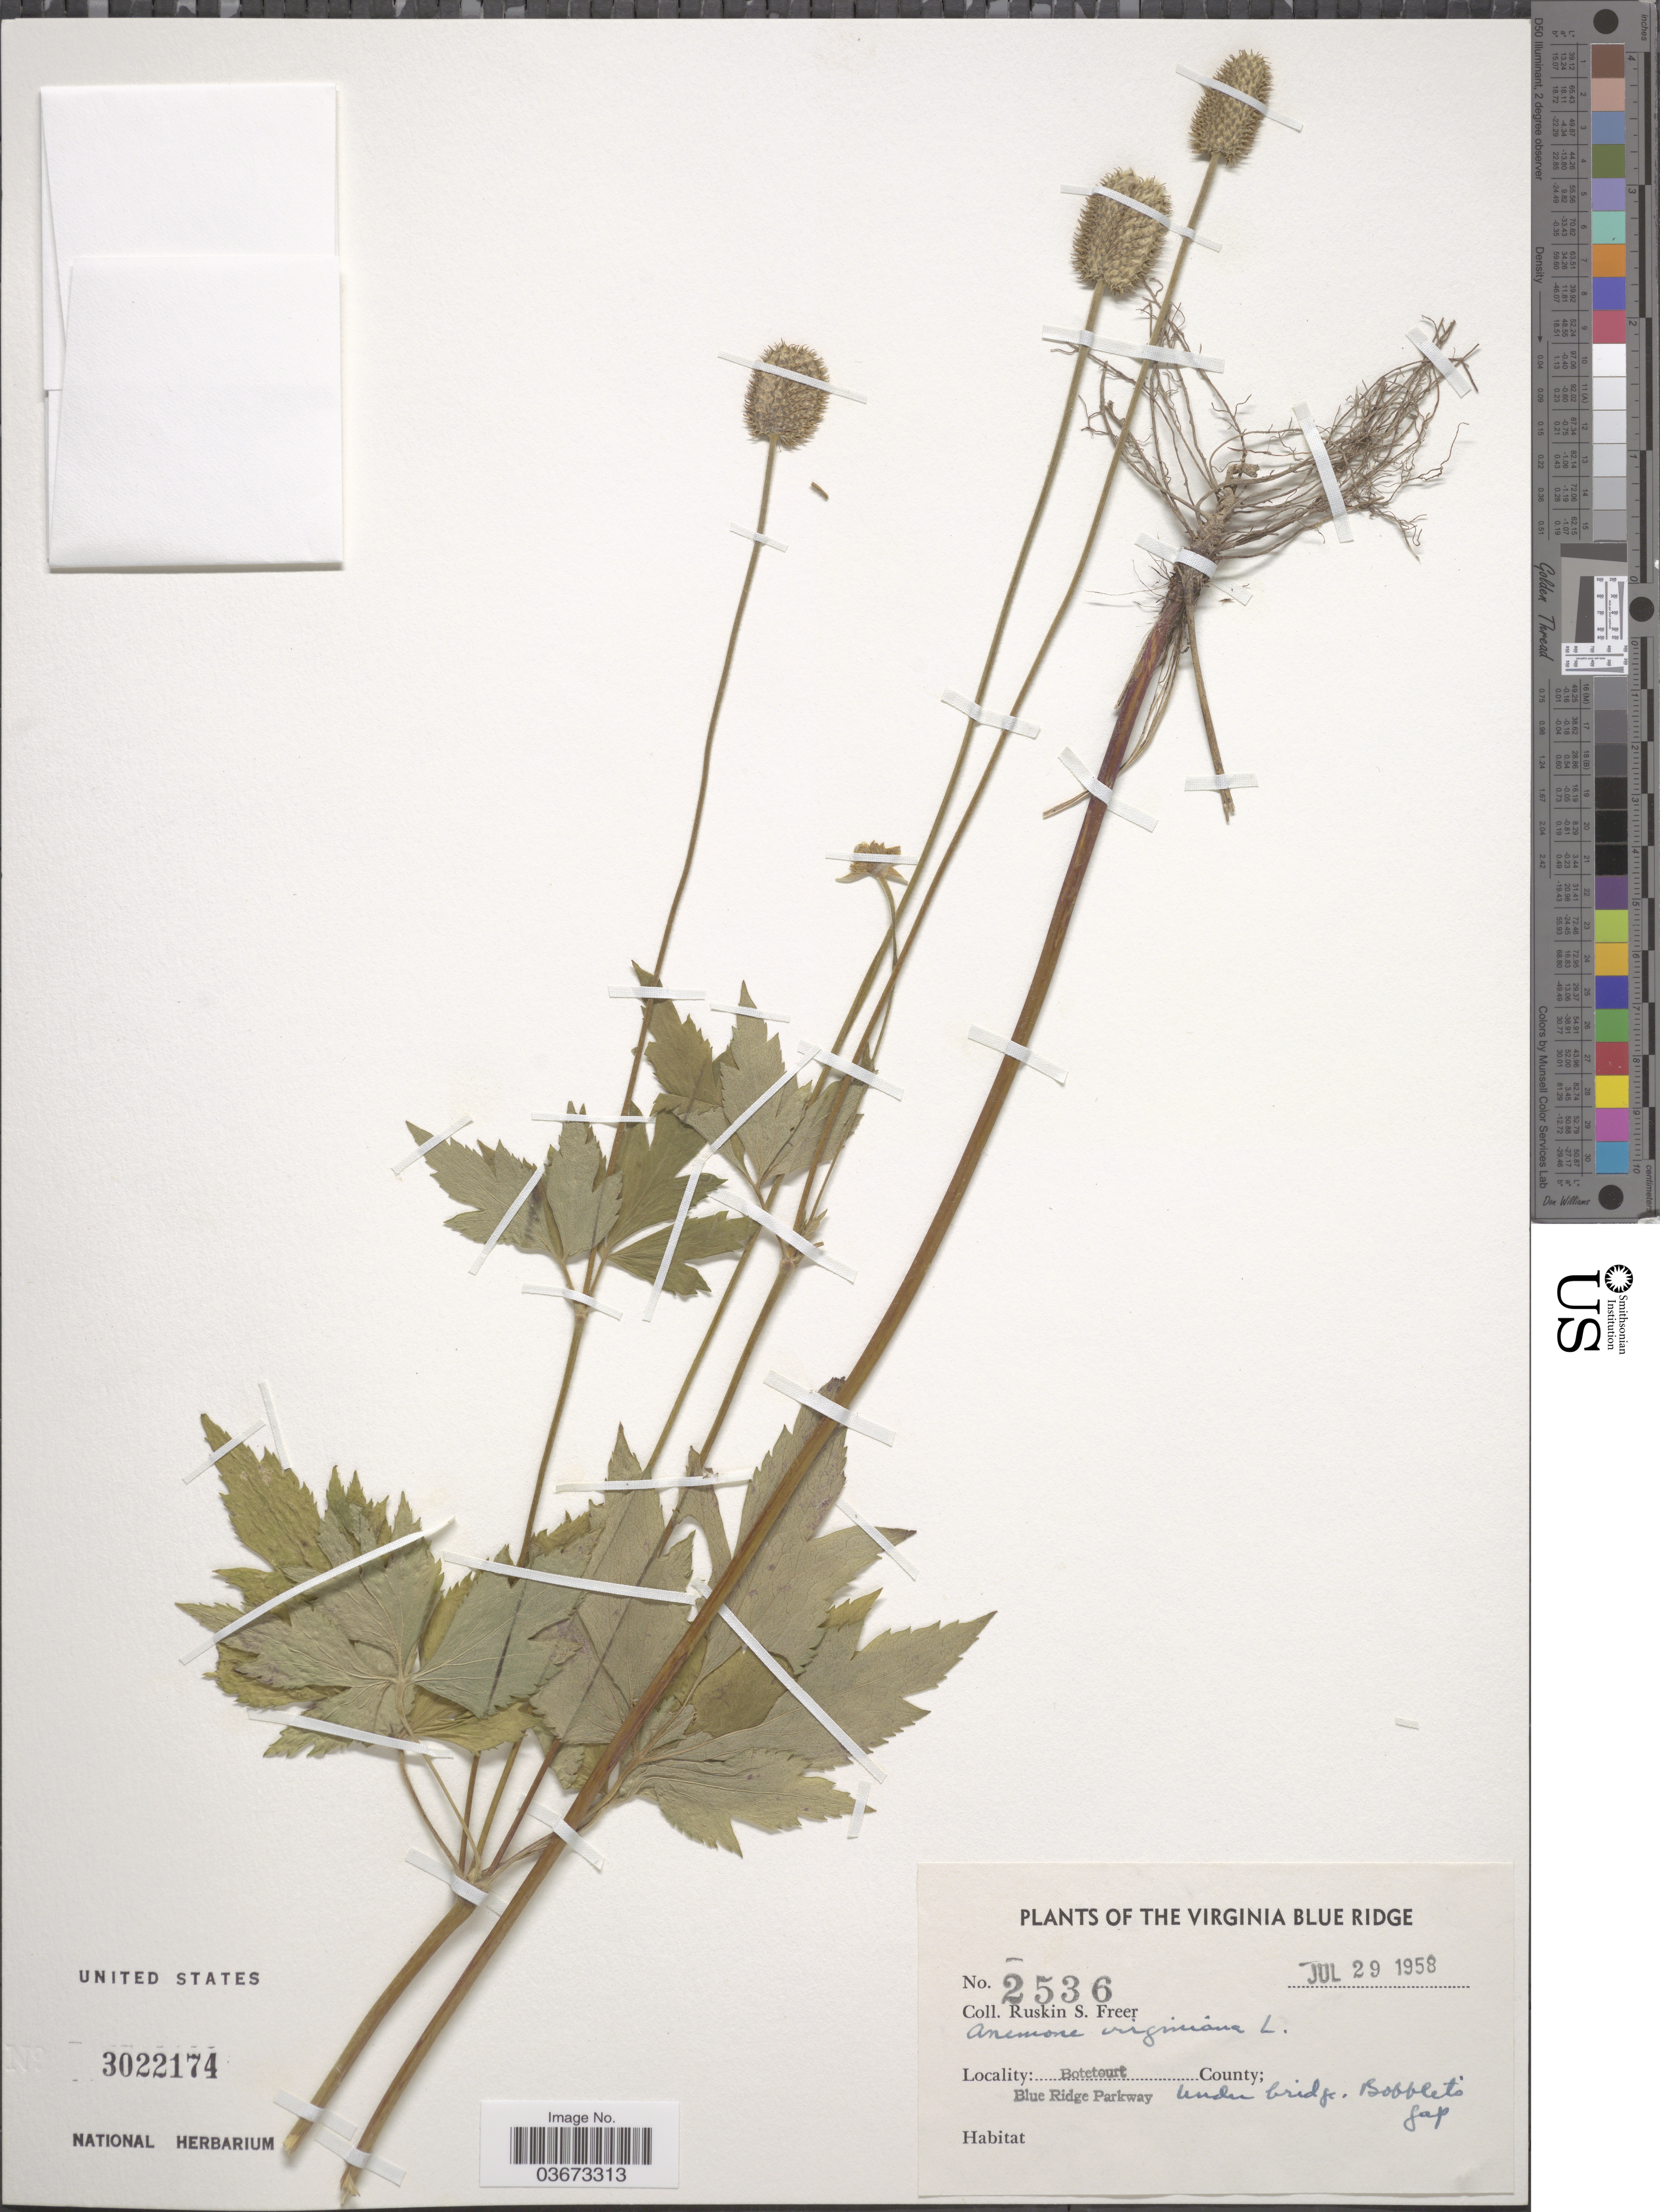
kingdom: Plantae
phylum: Tracheophyta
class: Magnoliopsida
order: Ranunculales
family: Ranunculaceae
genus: Anemone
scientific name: Anemone virginiana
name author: L.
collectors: R. Freer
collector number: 2536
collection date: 1958-07-29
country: United States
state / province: Virginia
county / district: Botetourt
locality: The Virginia Blue Ridge. Botetourt County; Blue Ridge Parkway under bridge. Bobblet's Gap.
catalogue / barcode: US 3022174